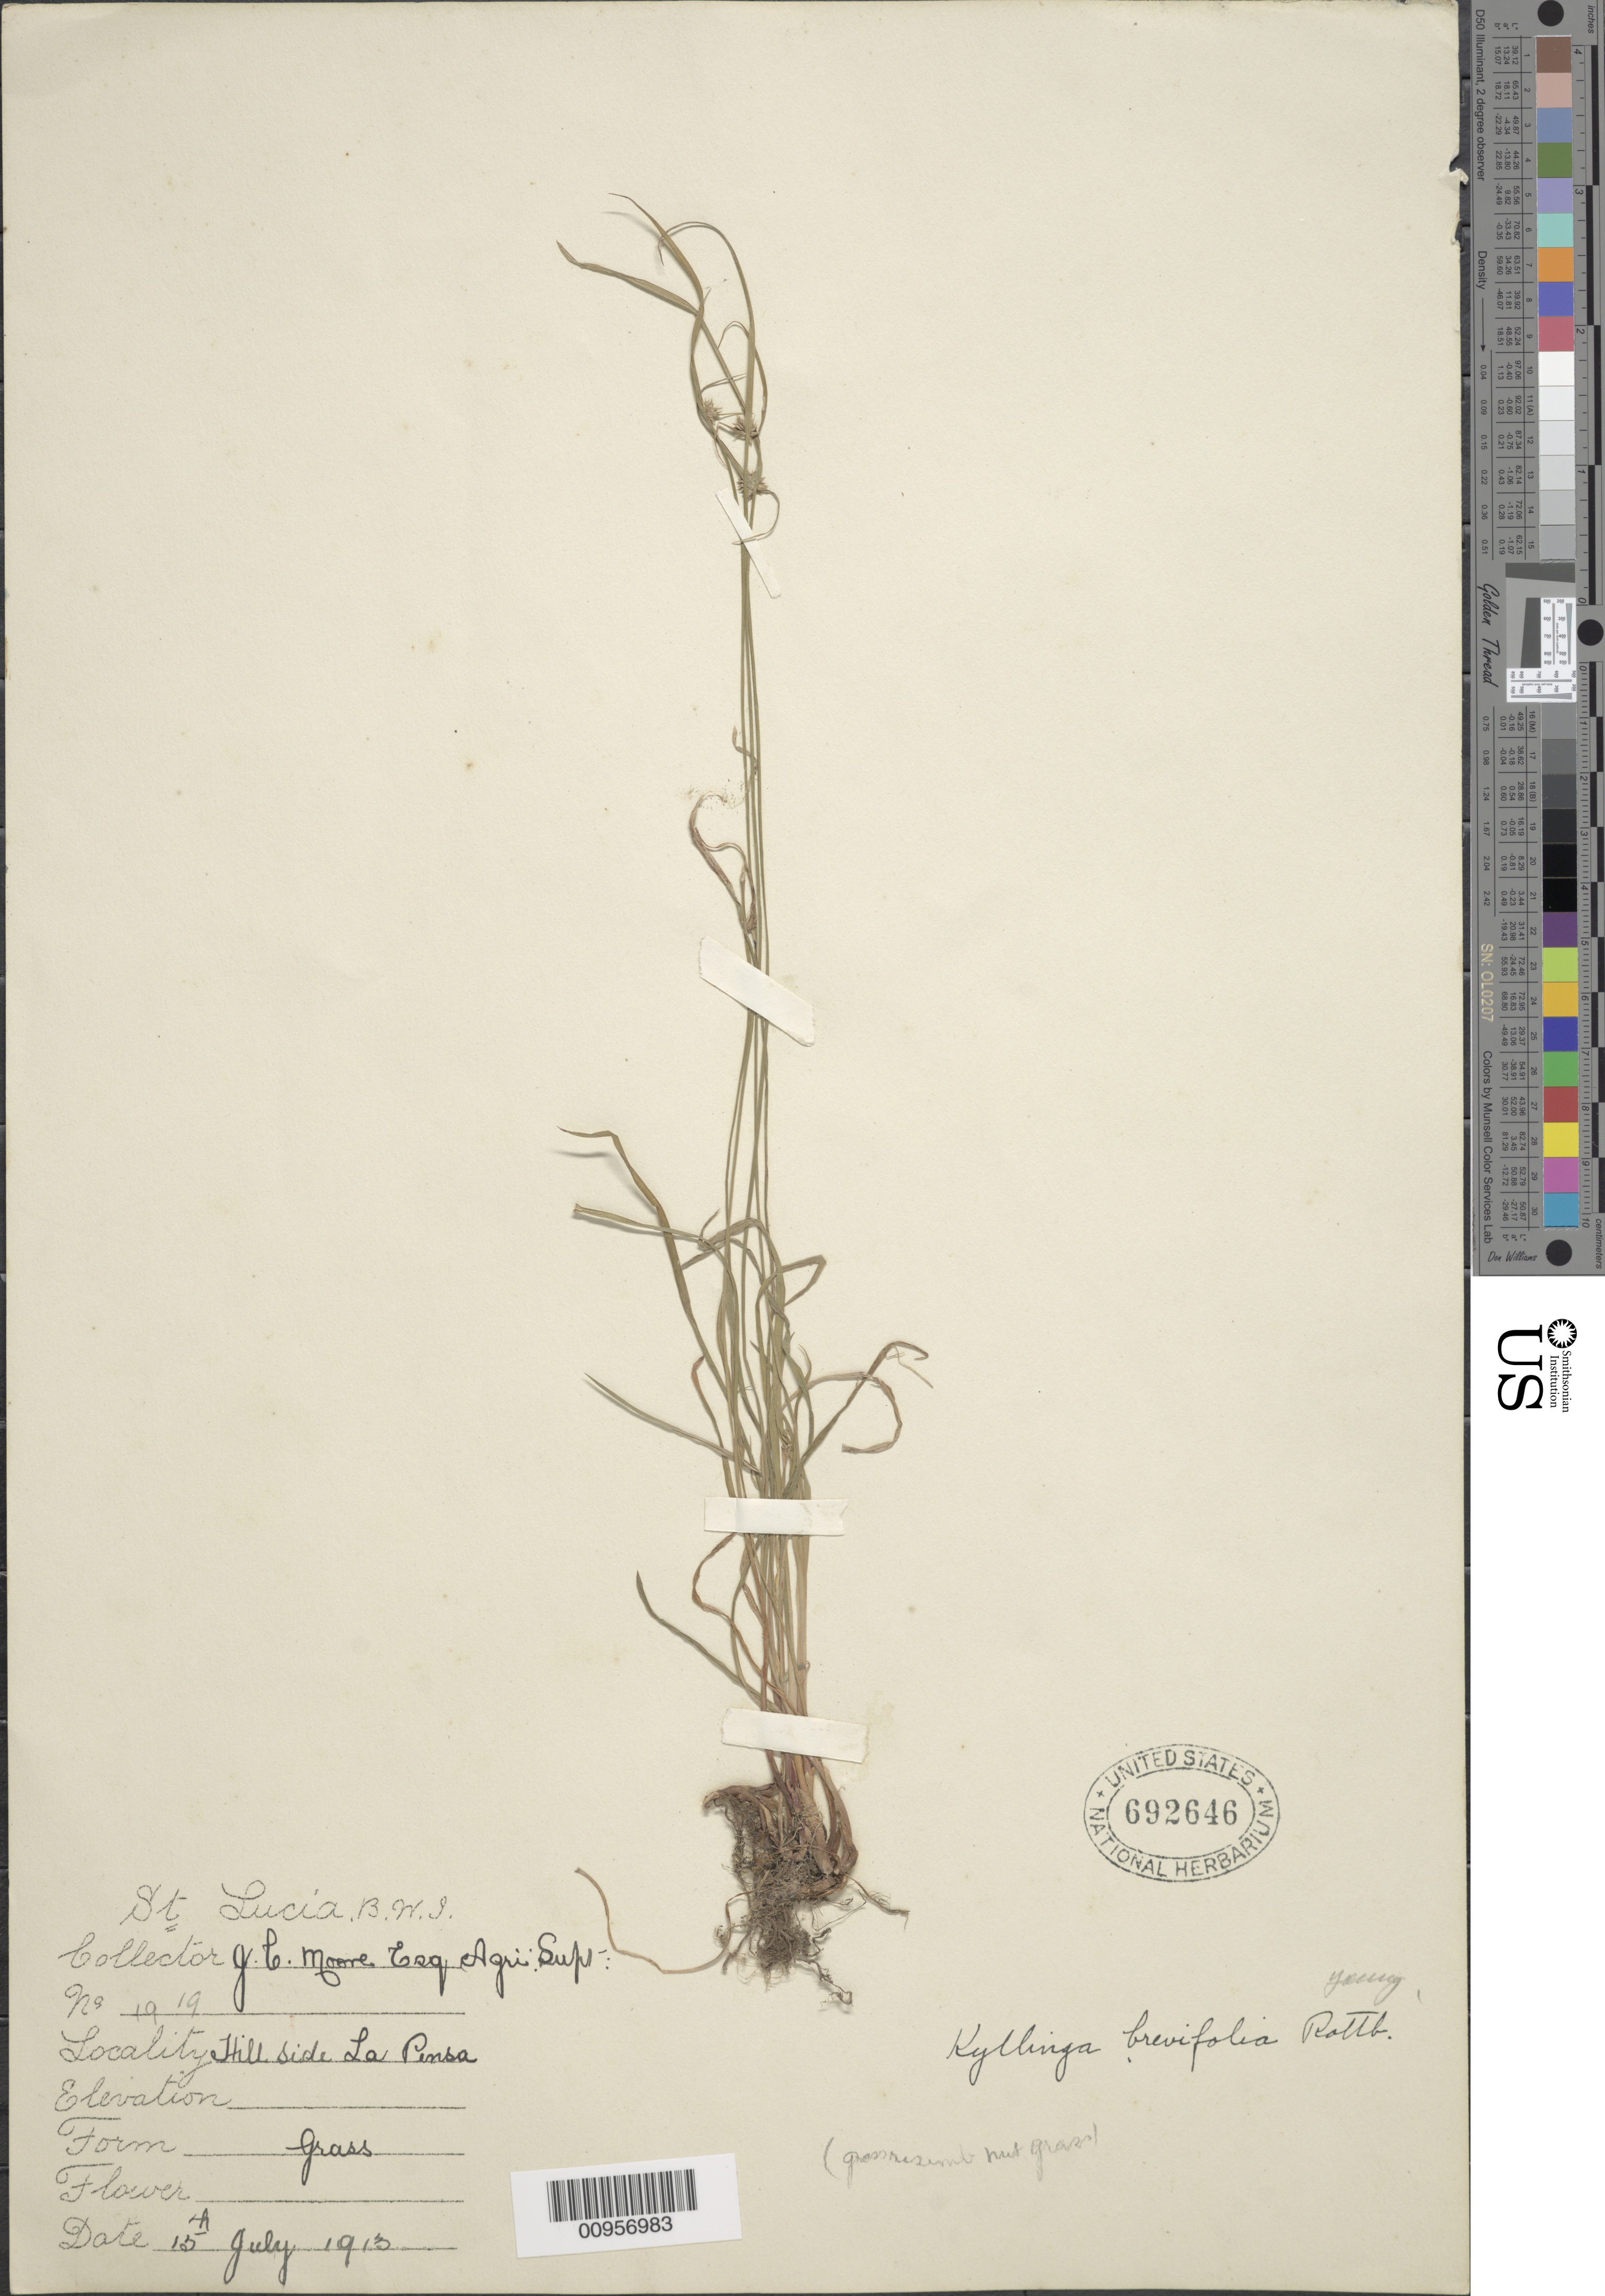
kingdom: Plantae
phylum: Tracheophyta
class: Liliopsida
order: Poales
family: Cyperaceae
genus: Cyperus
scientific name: Cyperus brevifolius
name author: (Rottb.) Hassk.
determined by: Strong, M. T., (US), Smithsonian Institution - National Museum of Natural History (UNITED STATES)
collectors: G. C. Moore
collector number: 19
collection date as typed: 15 Jul 1913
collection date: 1913-07-15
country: St. Lucia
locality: Hillside, La "Penba"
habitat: Hillside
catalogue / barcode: US 692646